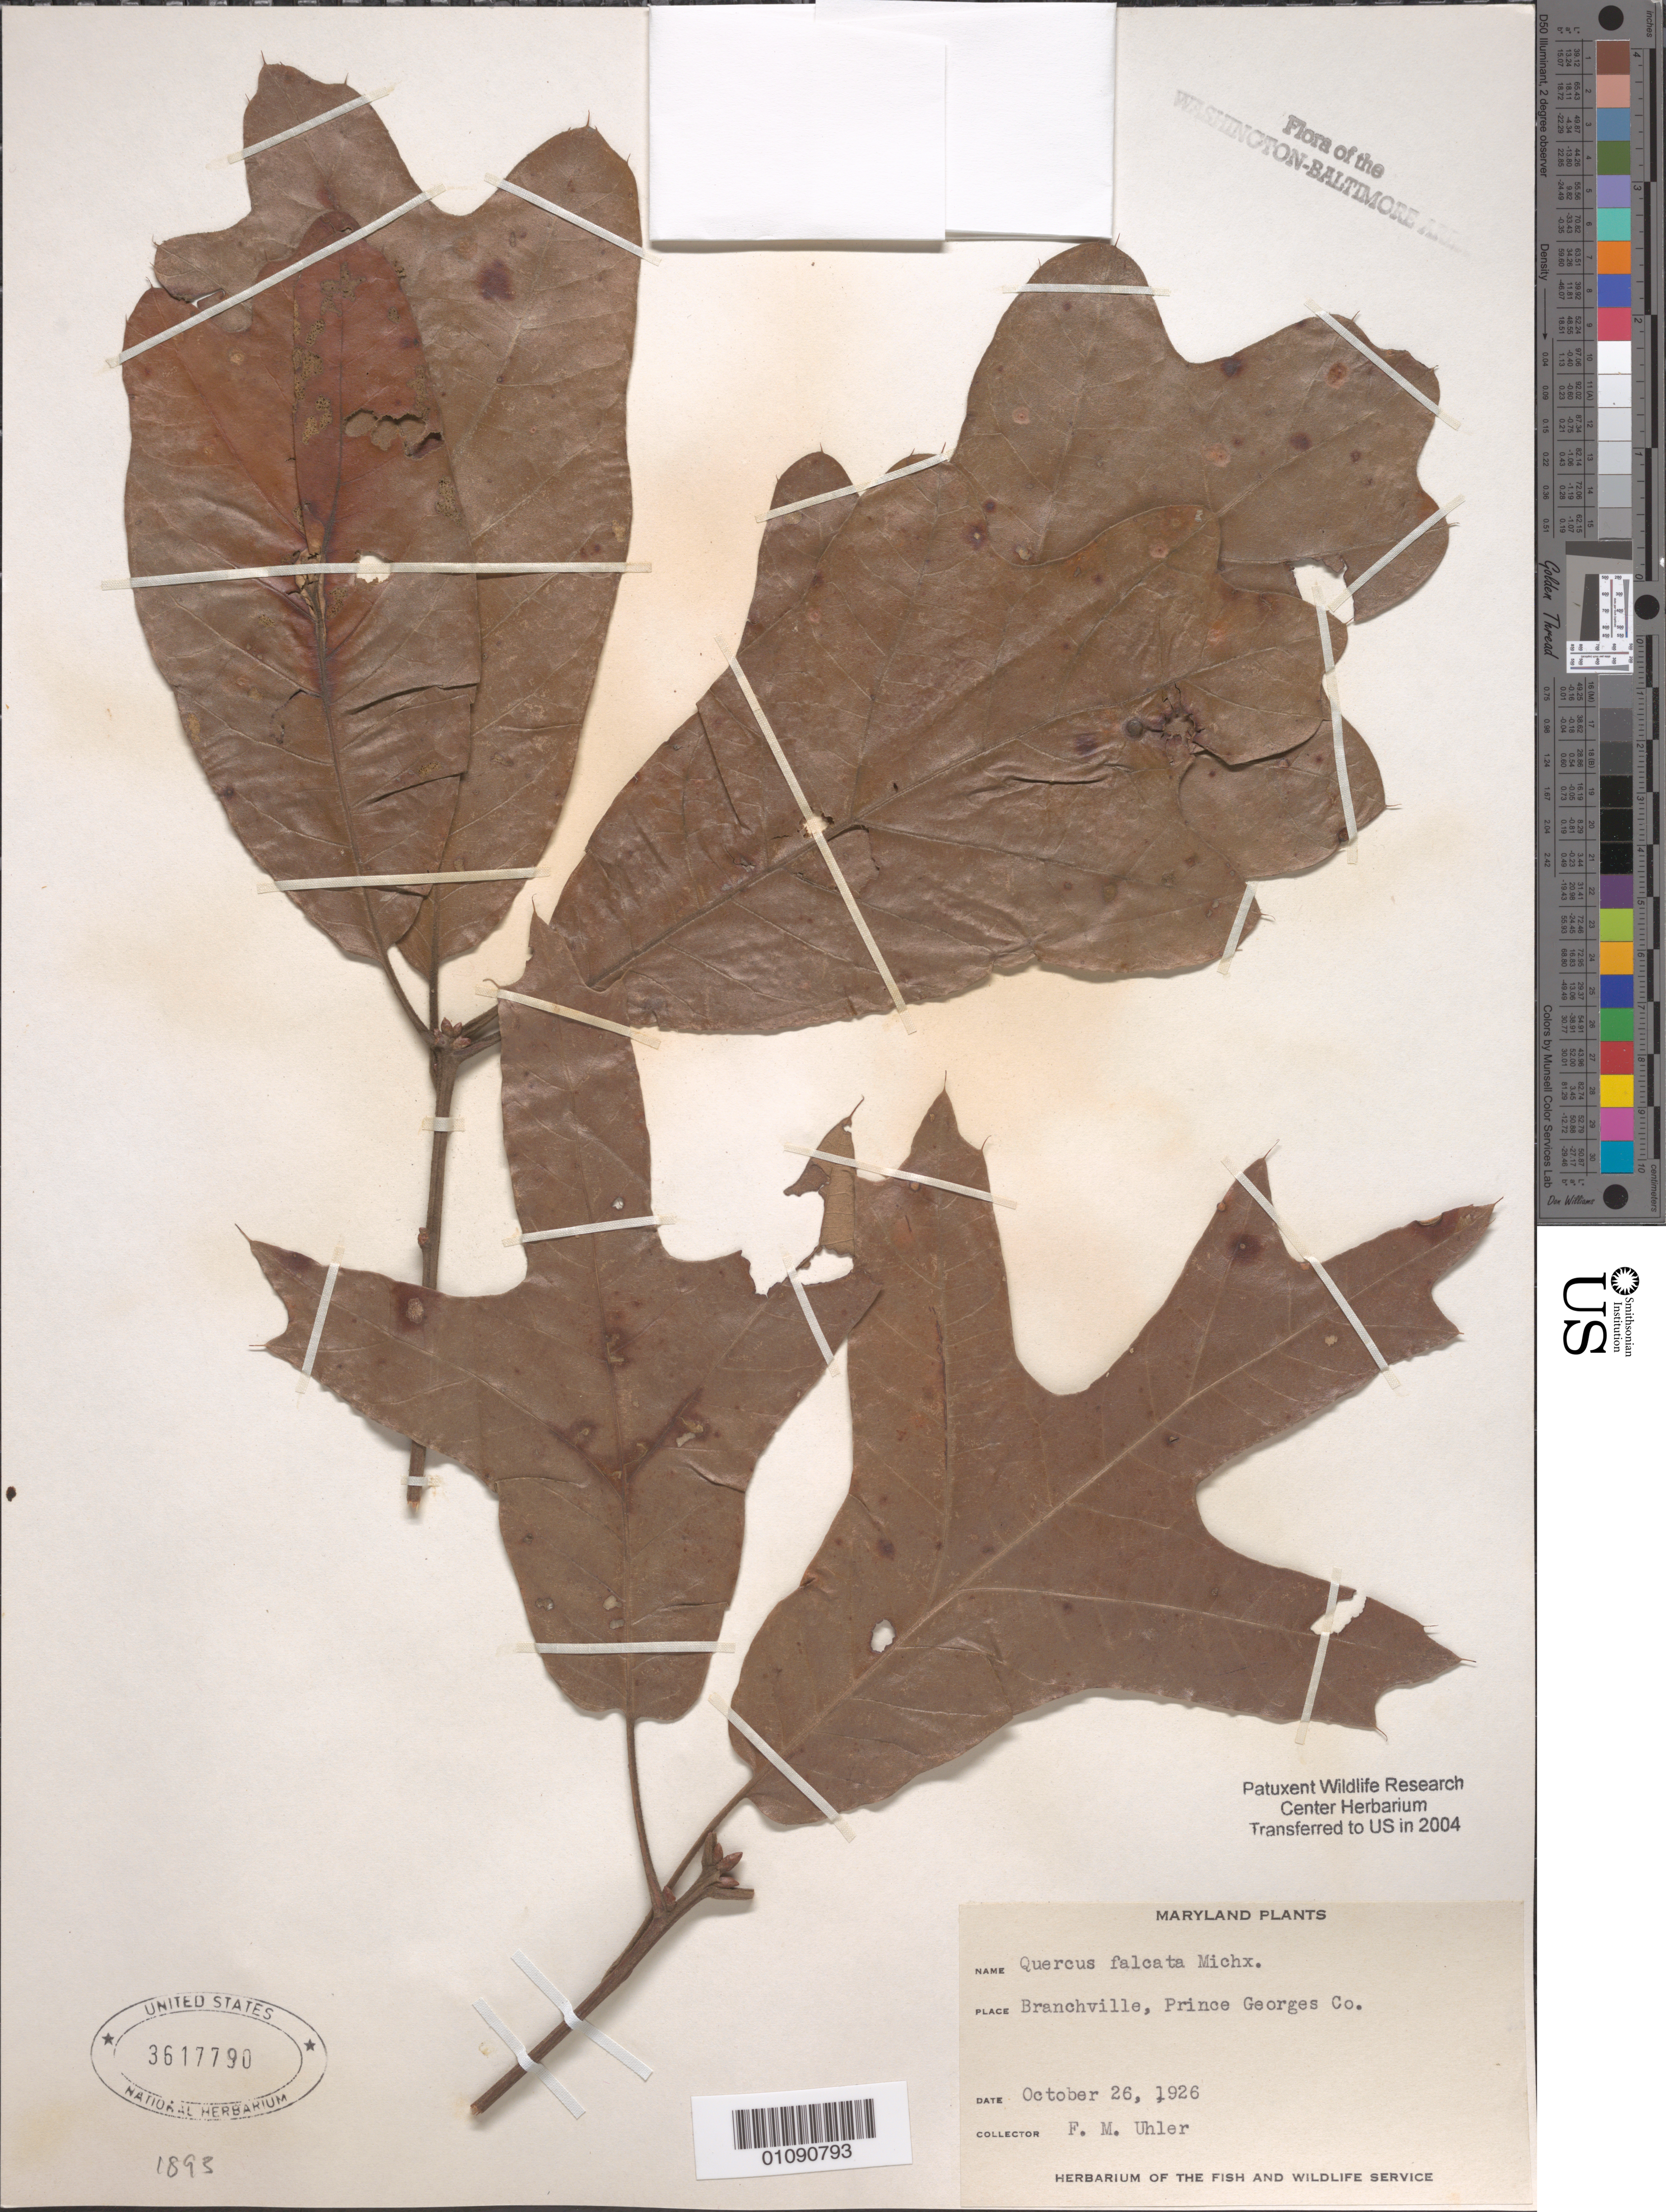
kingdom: Plantae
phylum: Tracheophyta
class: Magnoliopsida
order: Fagales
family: Fagaceae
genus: Quercus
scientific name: Quercus falcata x Q. velutina Lam.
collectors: F. M. Uhler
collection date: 1926-10-26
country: United States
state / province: Maryland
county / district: Prince George's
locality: Branchville.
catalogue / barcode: US 3617790